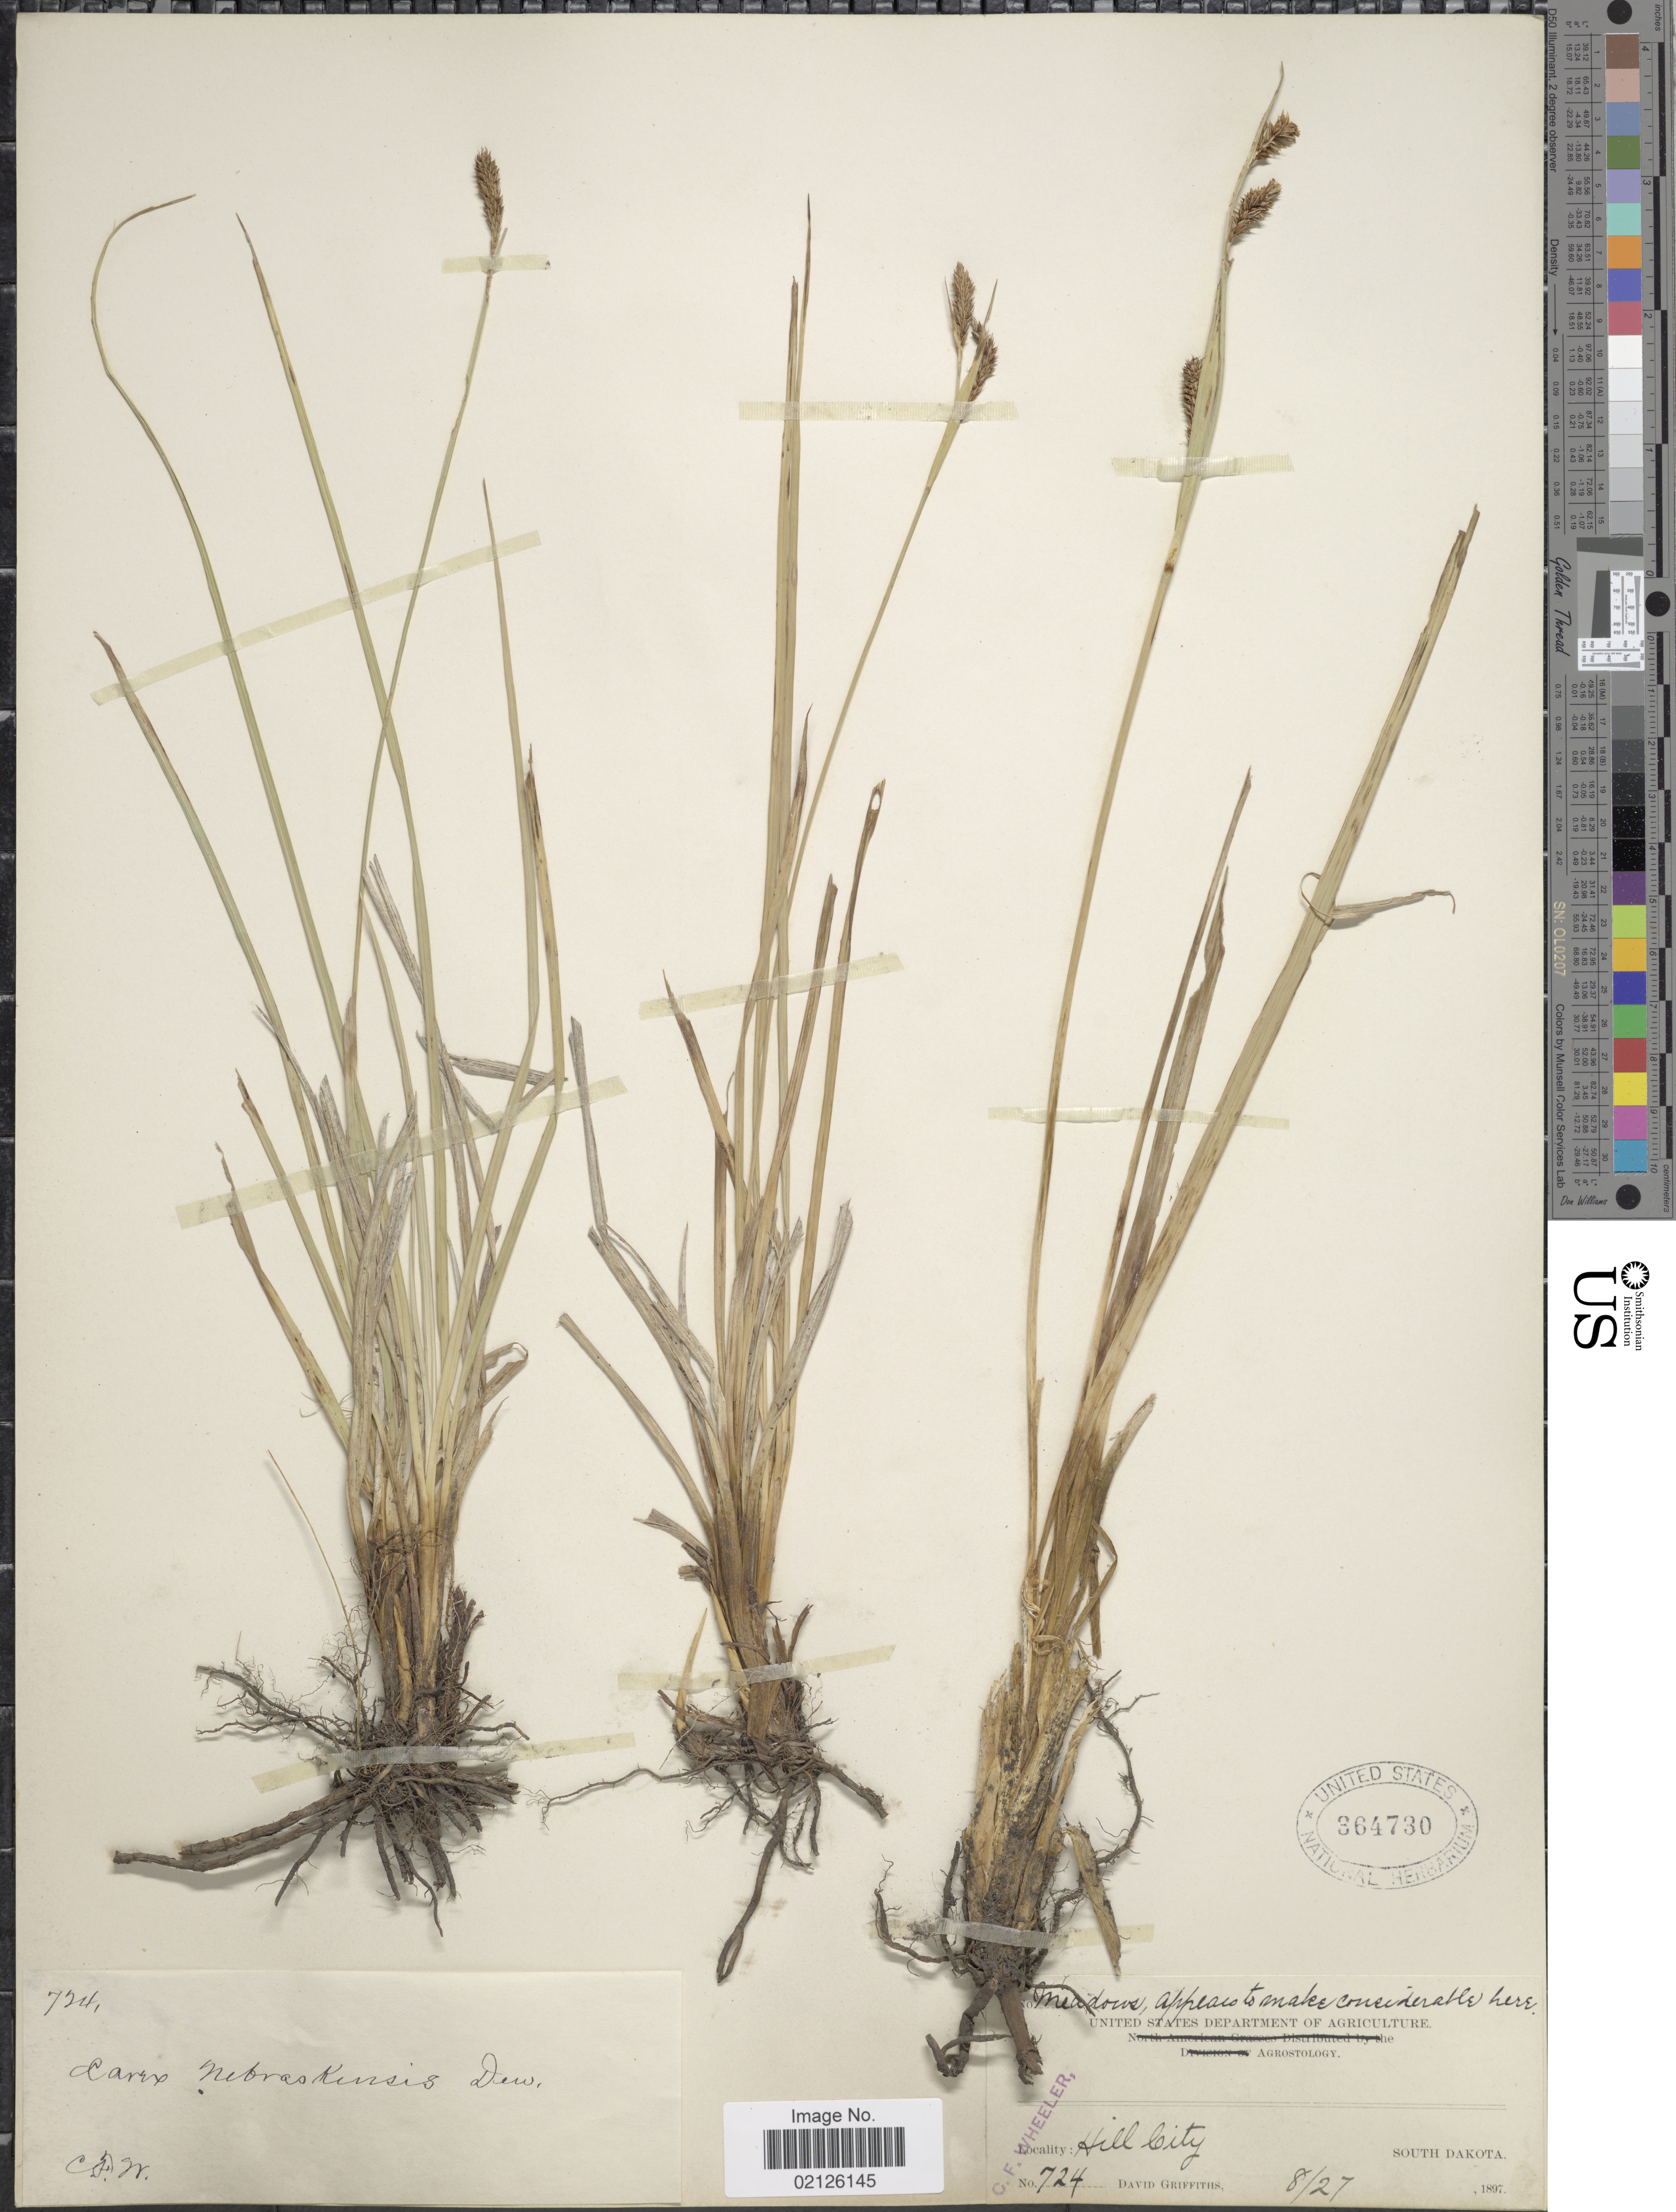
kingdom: Plantae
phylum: Tracheophyta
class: Liliopsida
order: Poales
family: Cyperaceae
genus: Carex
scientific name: Carex nebrascensis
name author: Dewey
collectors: D. Griffiths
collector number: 724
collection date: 1897-08-27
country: United States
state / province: South Dakota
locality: Hill City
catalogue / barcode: US 364730